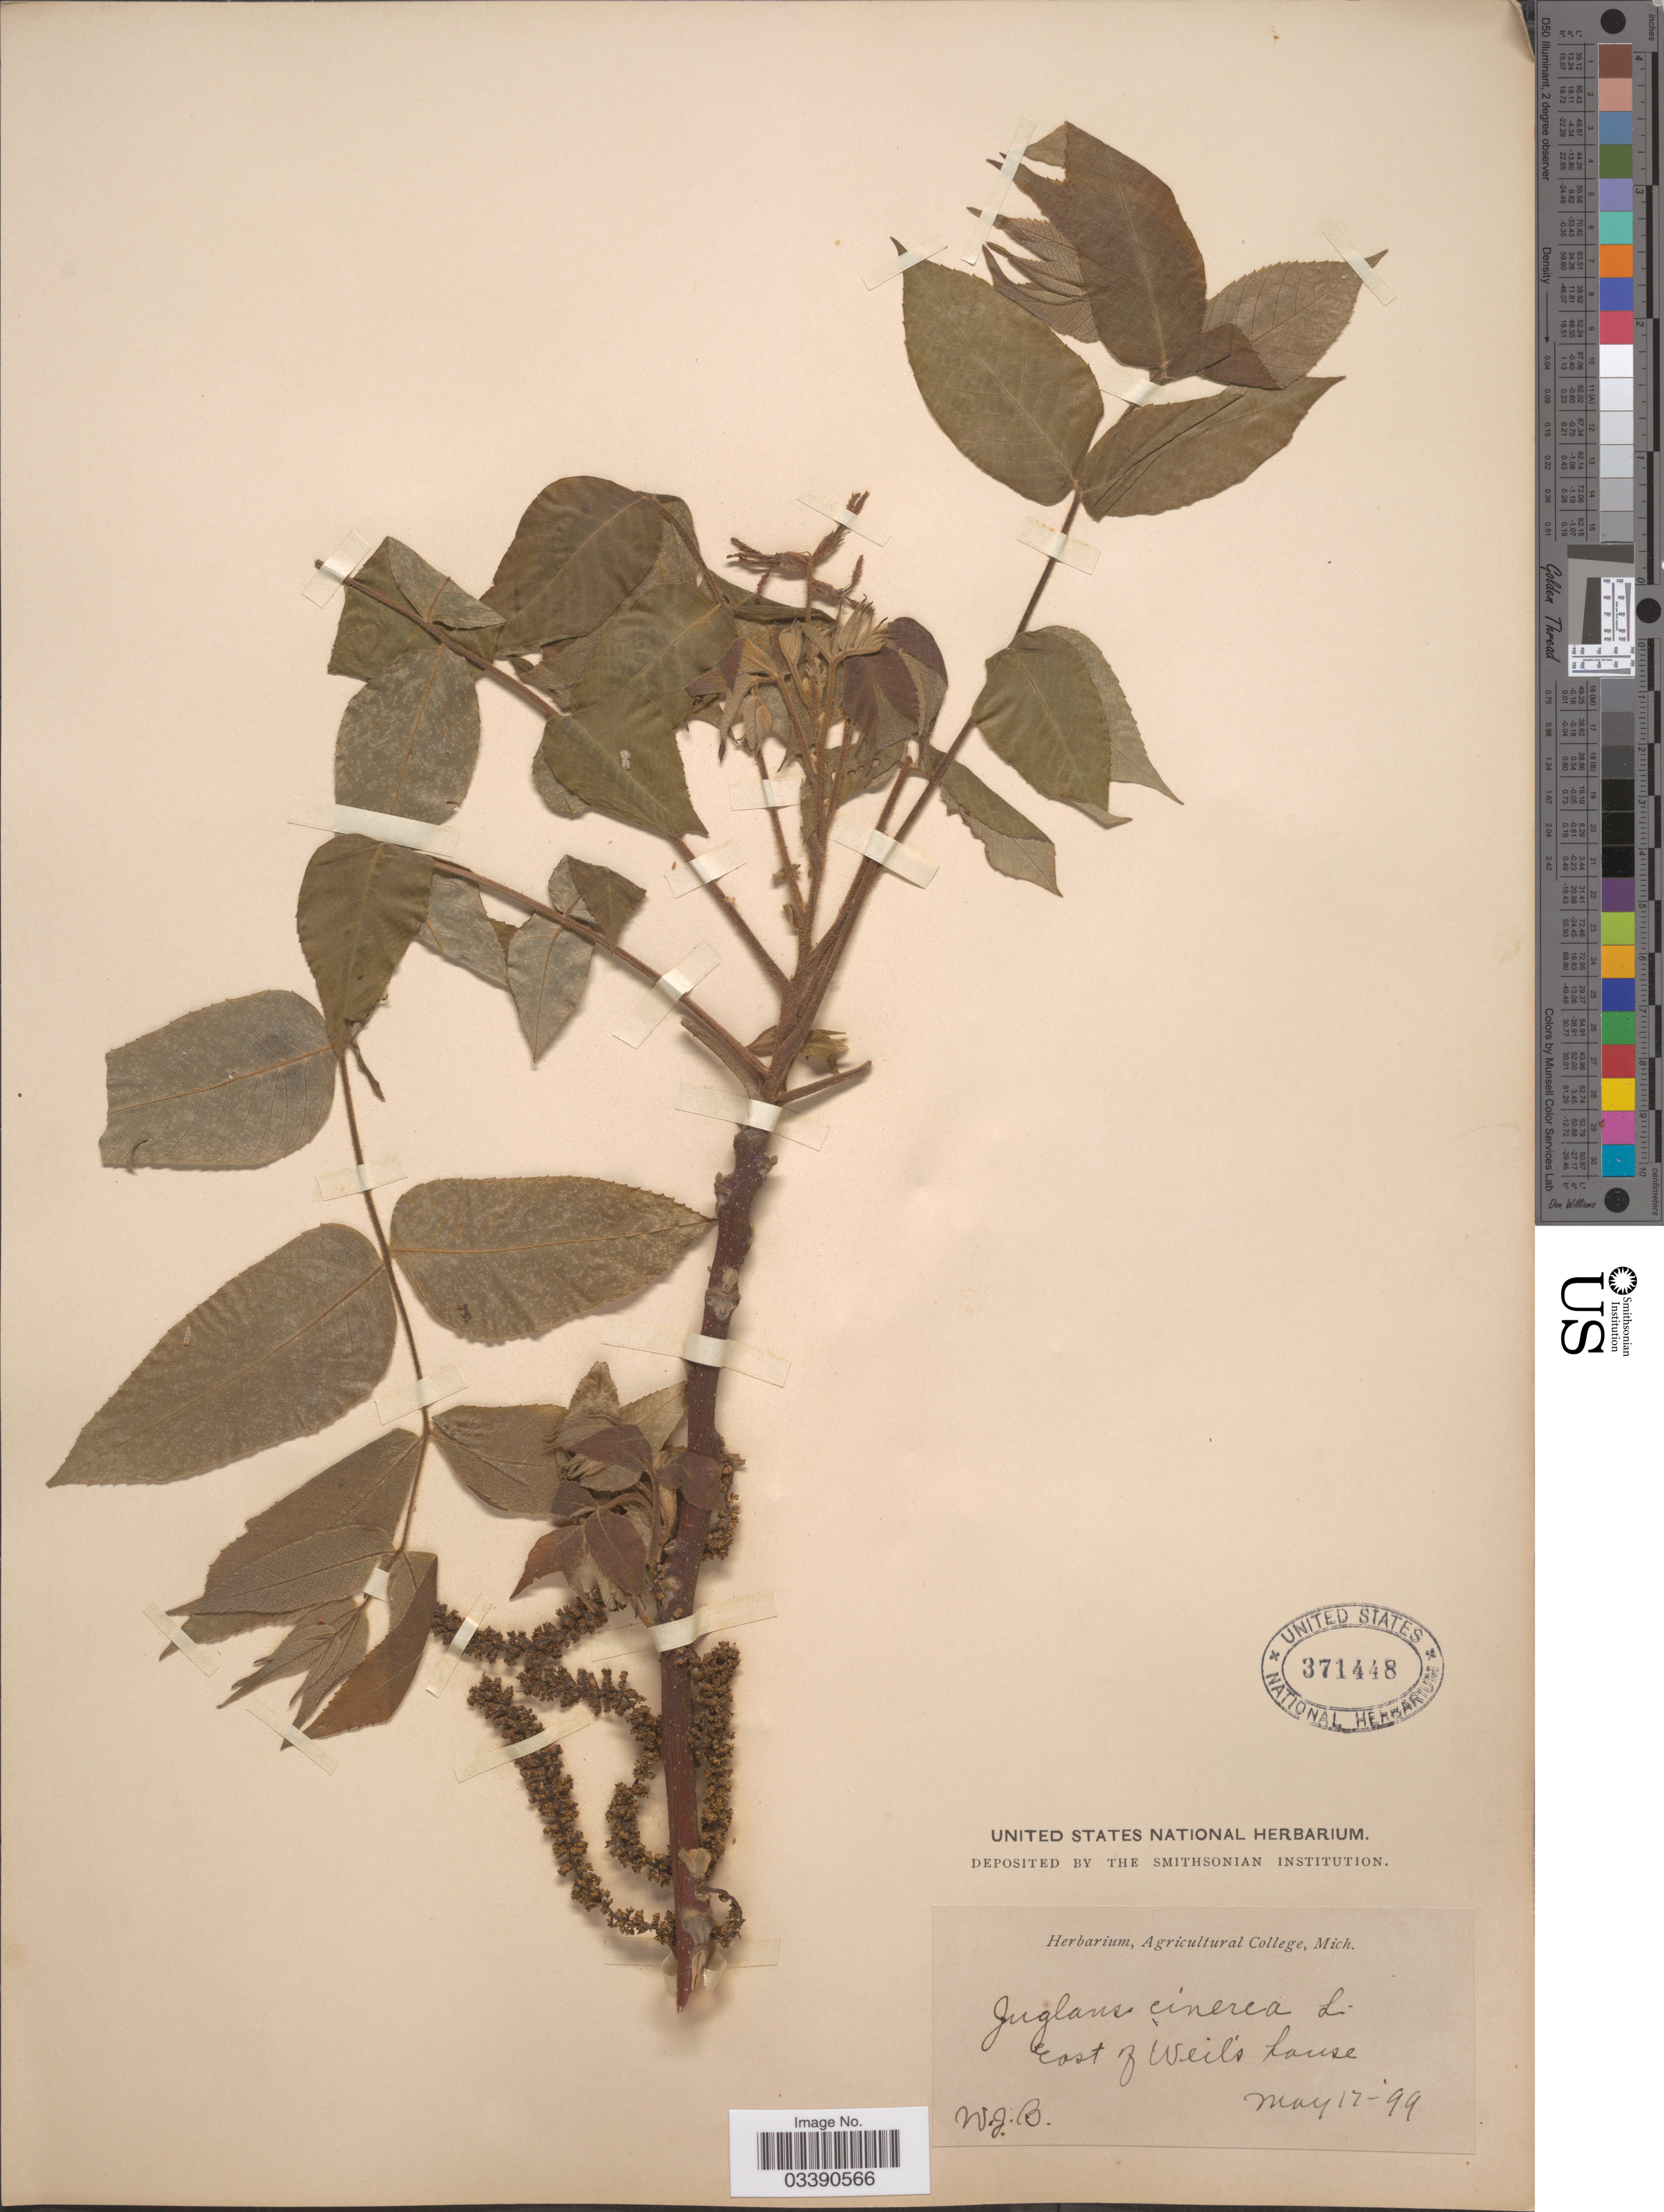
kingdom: Plantae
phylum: Tracheophyta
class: Magnoliopsida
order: Fagales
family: Juglandaceae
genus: Juglans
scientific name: Juglans cinerea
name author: L.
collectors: W.J.B.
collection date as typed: Transcribed d/m/y: 17/5/99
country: United States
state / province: Michigan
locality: East of Weil's house.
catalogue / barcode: US 371448